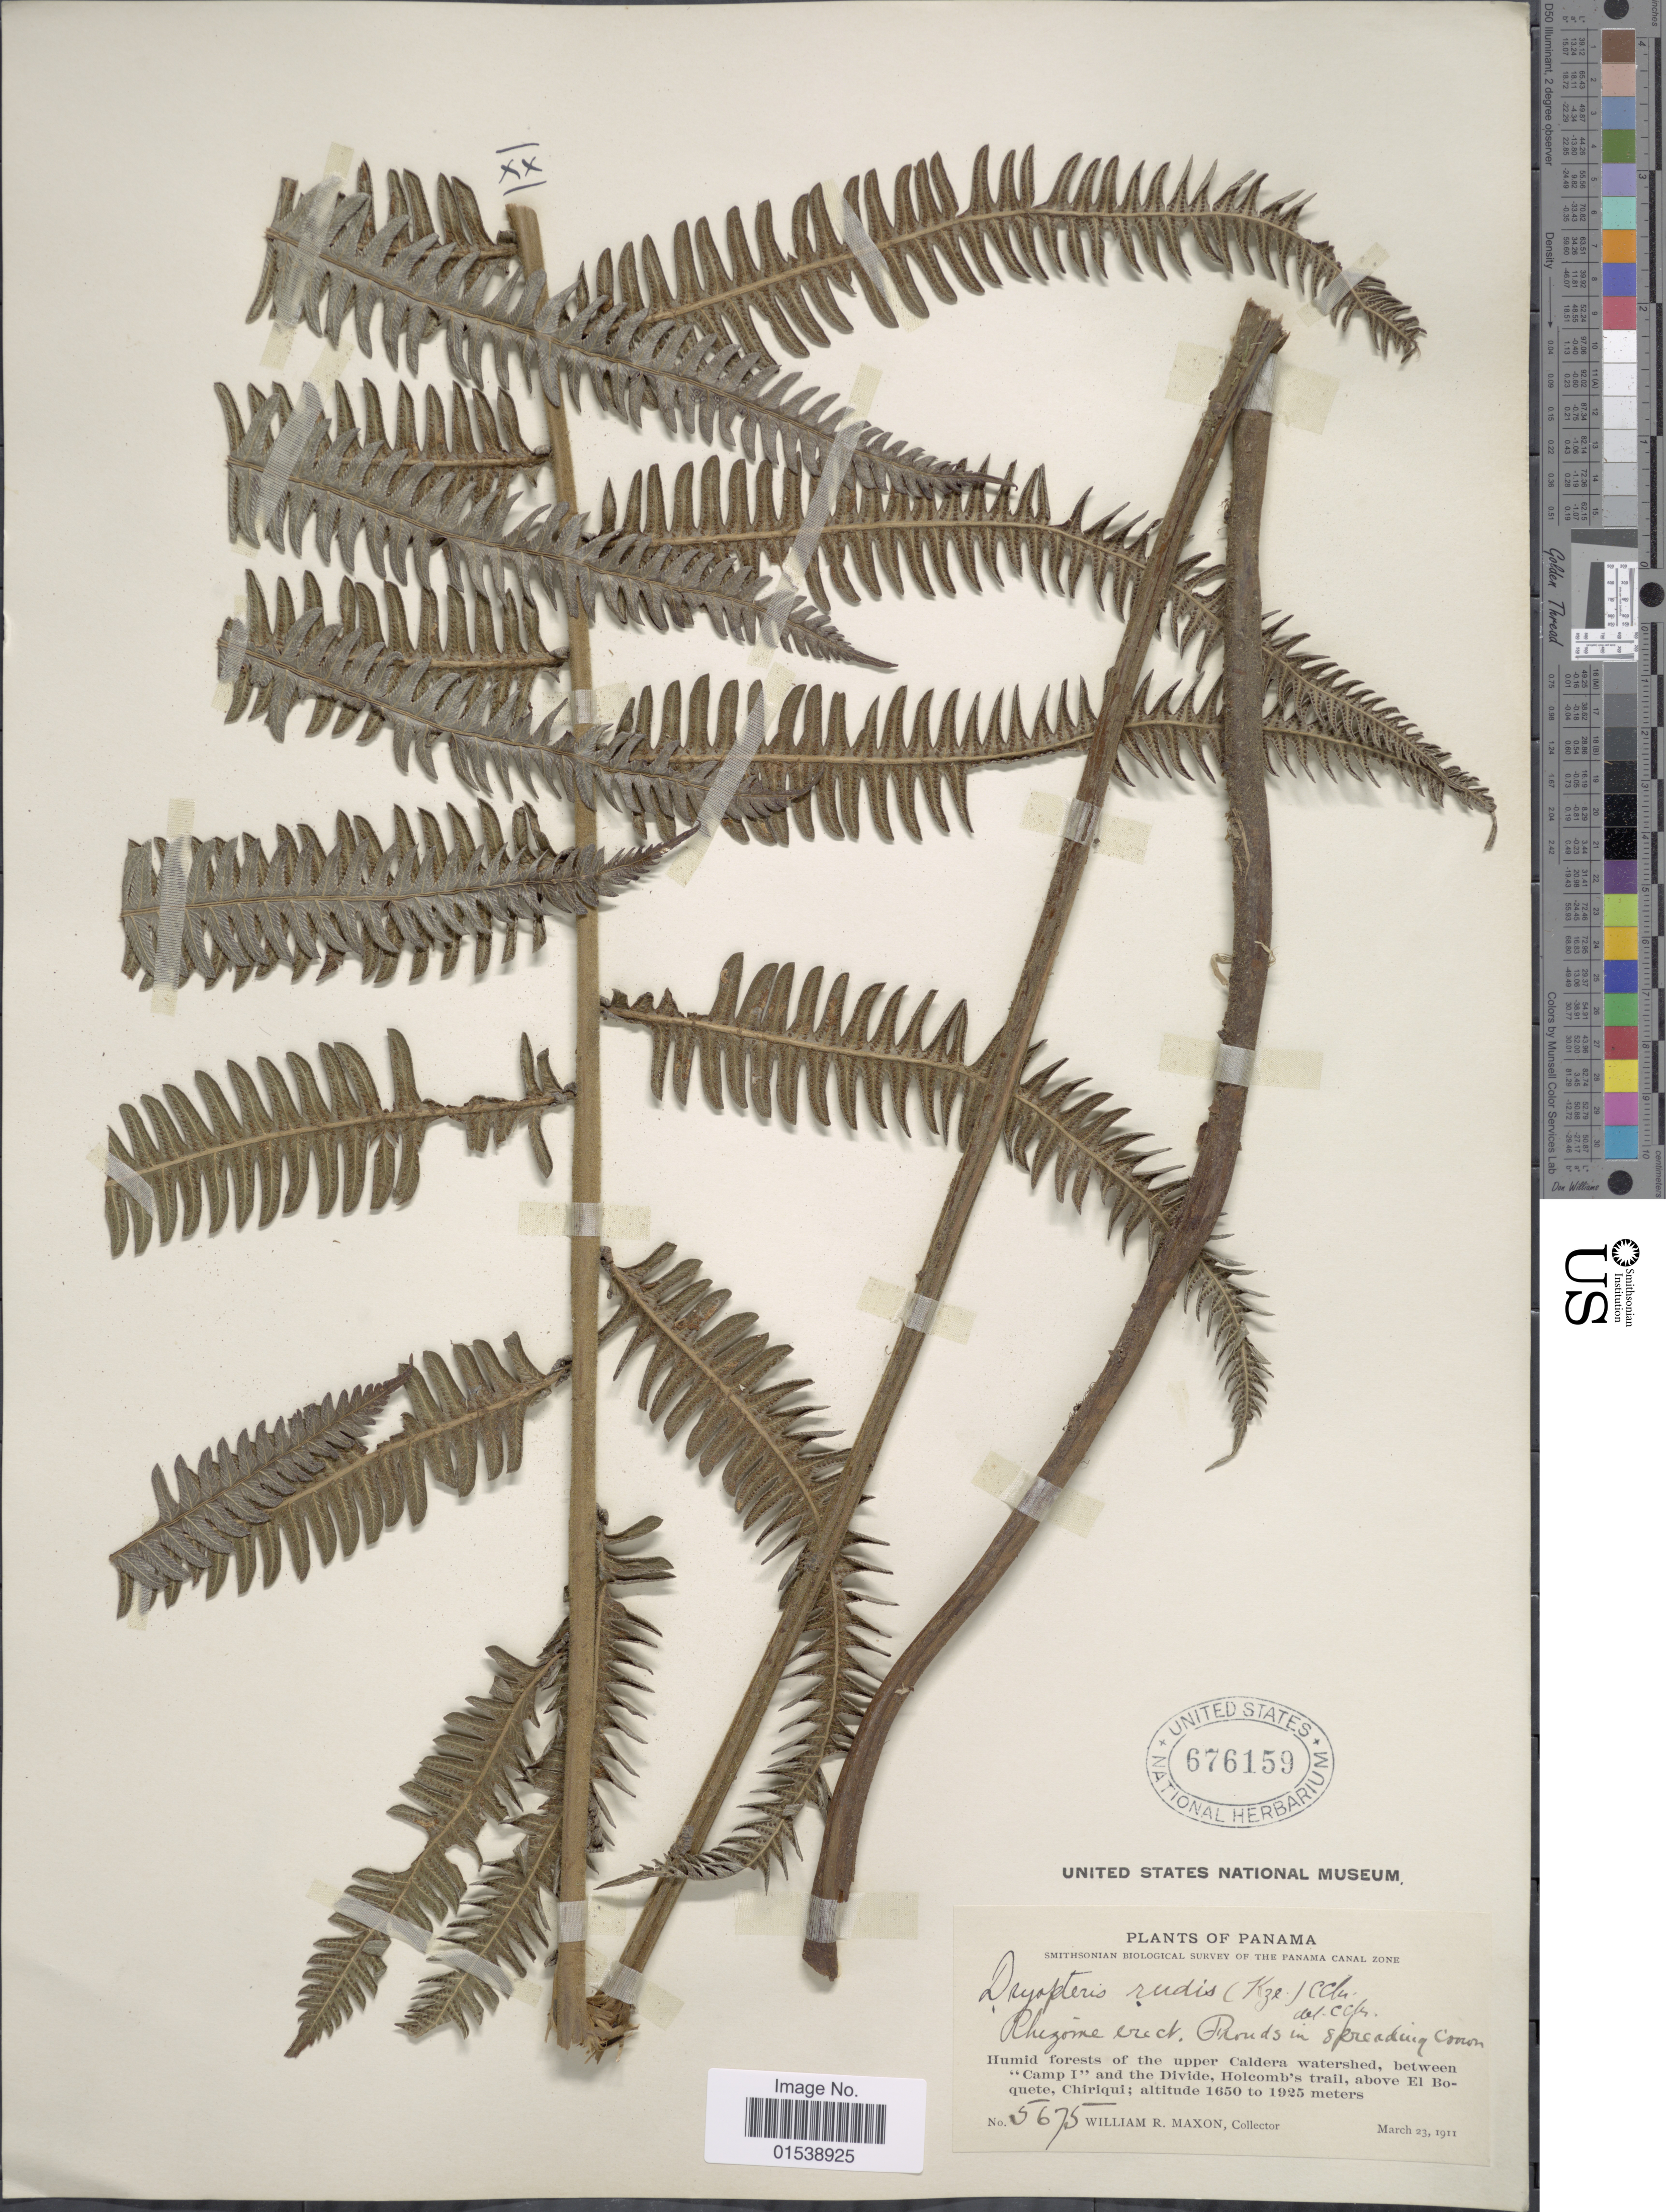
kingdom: Plantae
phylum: Tracheophyta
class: Polypodiopsida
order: Polypodiales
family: Thelypteridaceae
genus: Amauropelta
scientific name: Amauropelta rudis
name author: (Kunze) Pic. Serm.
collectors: W. R. Maxon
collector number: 5675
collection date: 1911-03-23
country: Panama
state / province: Chiriqui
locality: Humid forests of the upper Caldera watershed, between Camp 1 and the Divide, Holcomb's trail, above El Boquete, Chiriqui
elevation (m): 1650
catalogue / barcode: US 676159